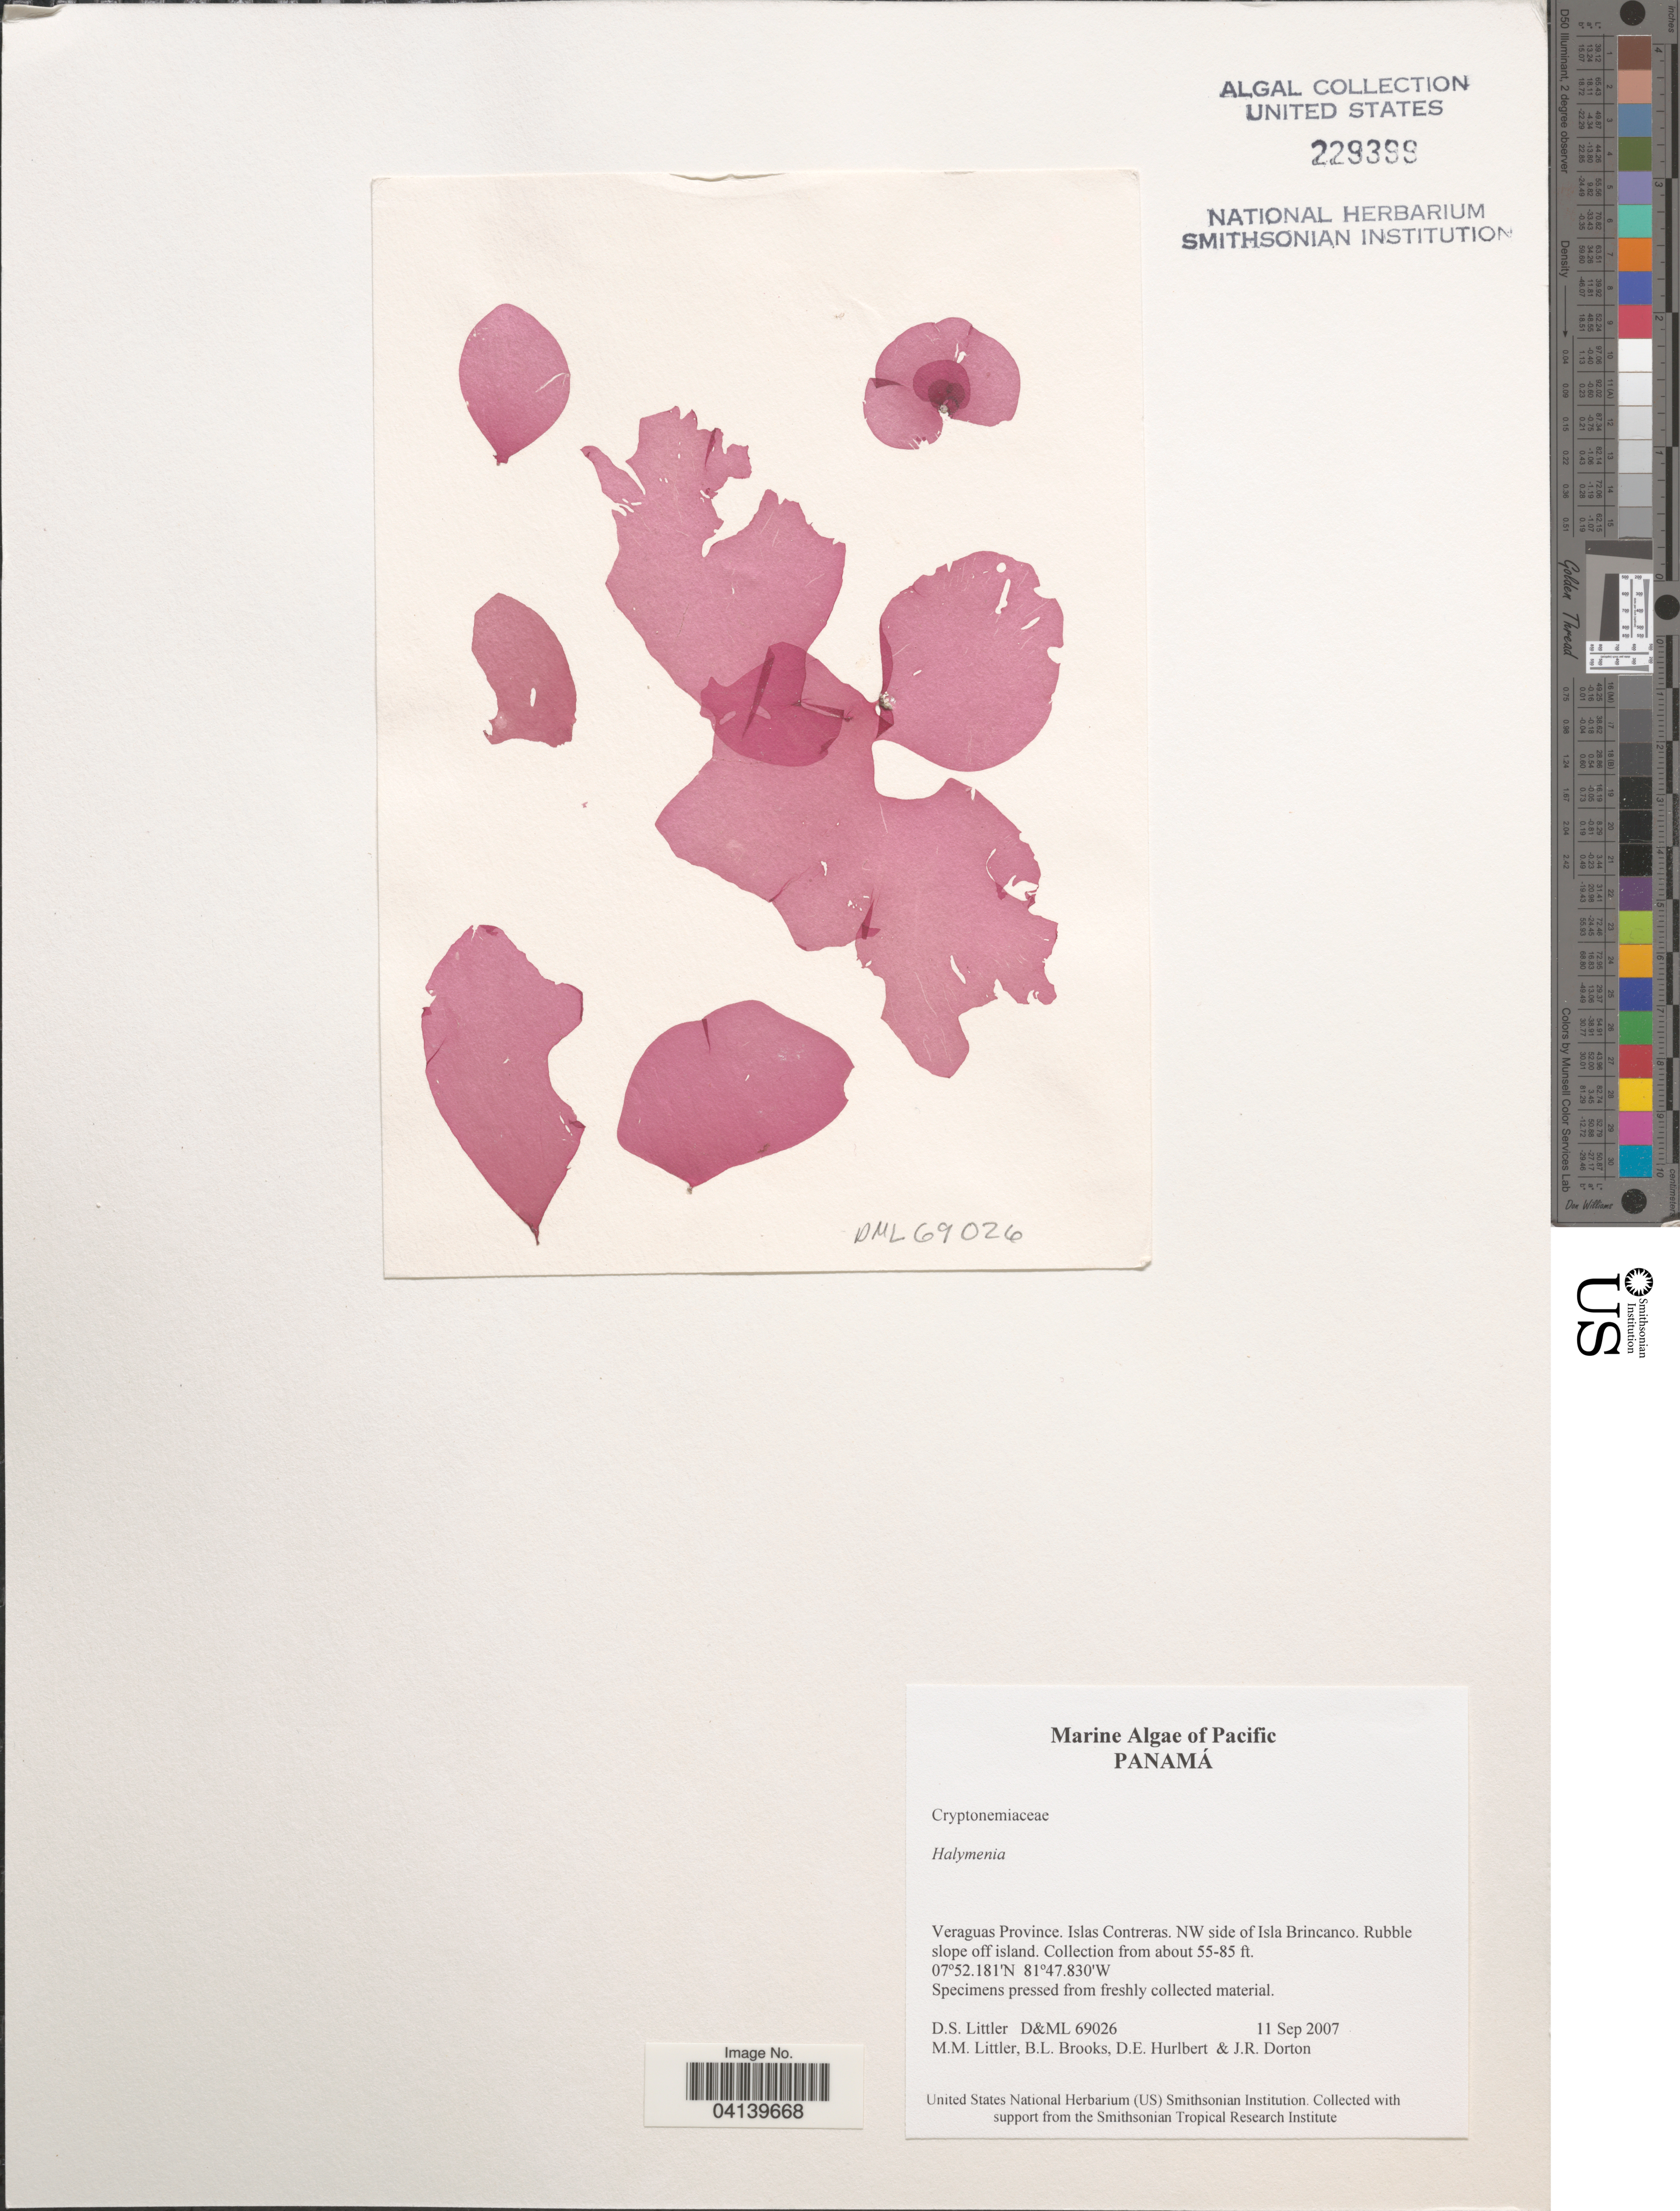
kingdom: Plantae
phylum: Rhodophyta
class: Florideophyceae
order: Halymeniales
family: Halymeniaceae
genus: Halymenia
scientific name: Halymenia sp.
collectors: D. S. Littler, B. Brooks, D. Hurlbert & J. Dorton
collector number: D&ML69026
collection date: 2007-09-11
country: Panama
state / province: Veraguas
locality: Islas Contreras. NW side of Isla Brincanco. Rubble slope off island.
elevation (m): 17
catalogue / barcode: US 229399